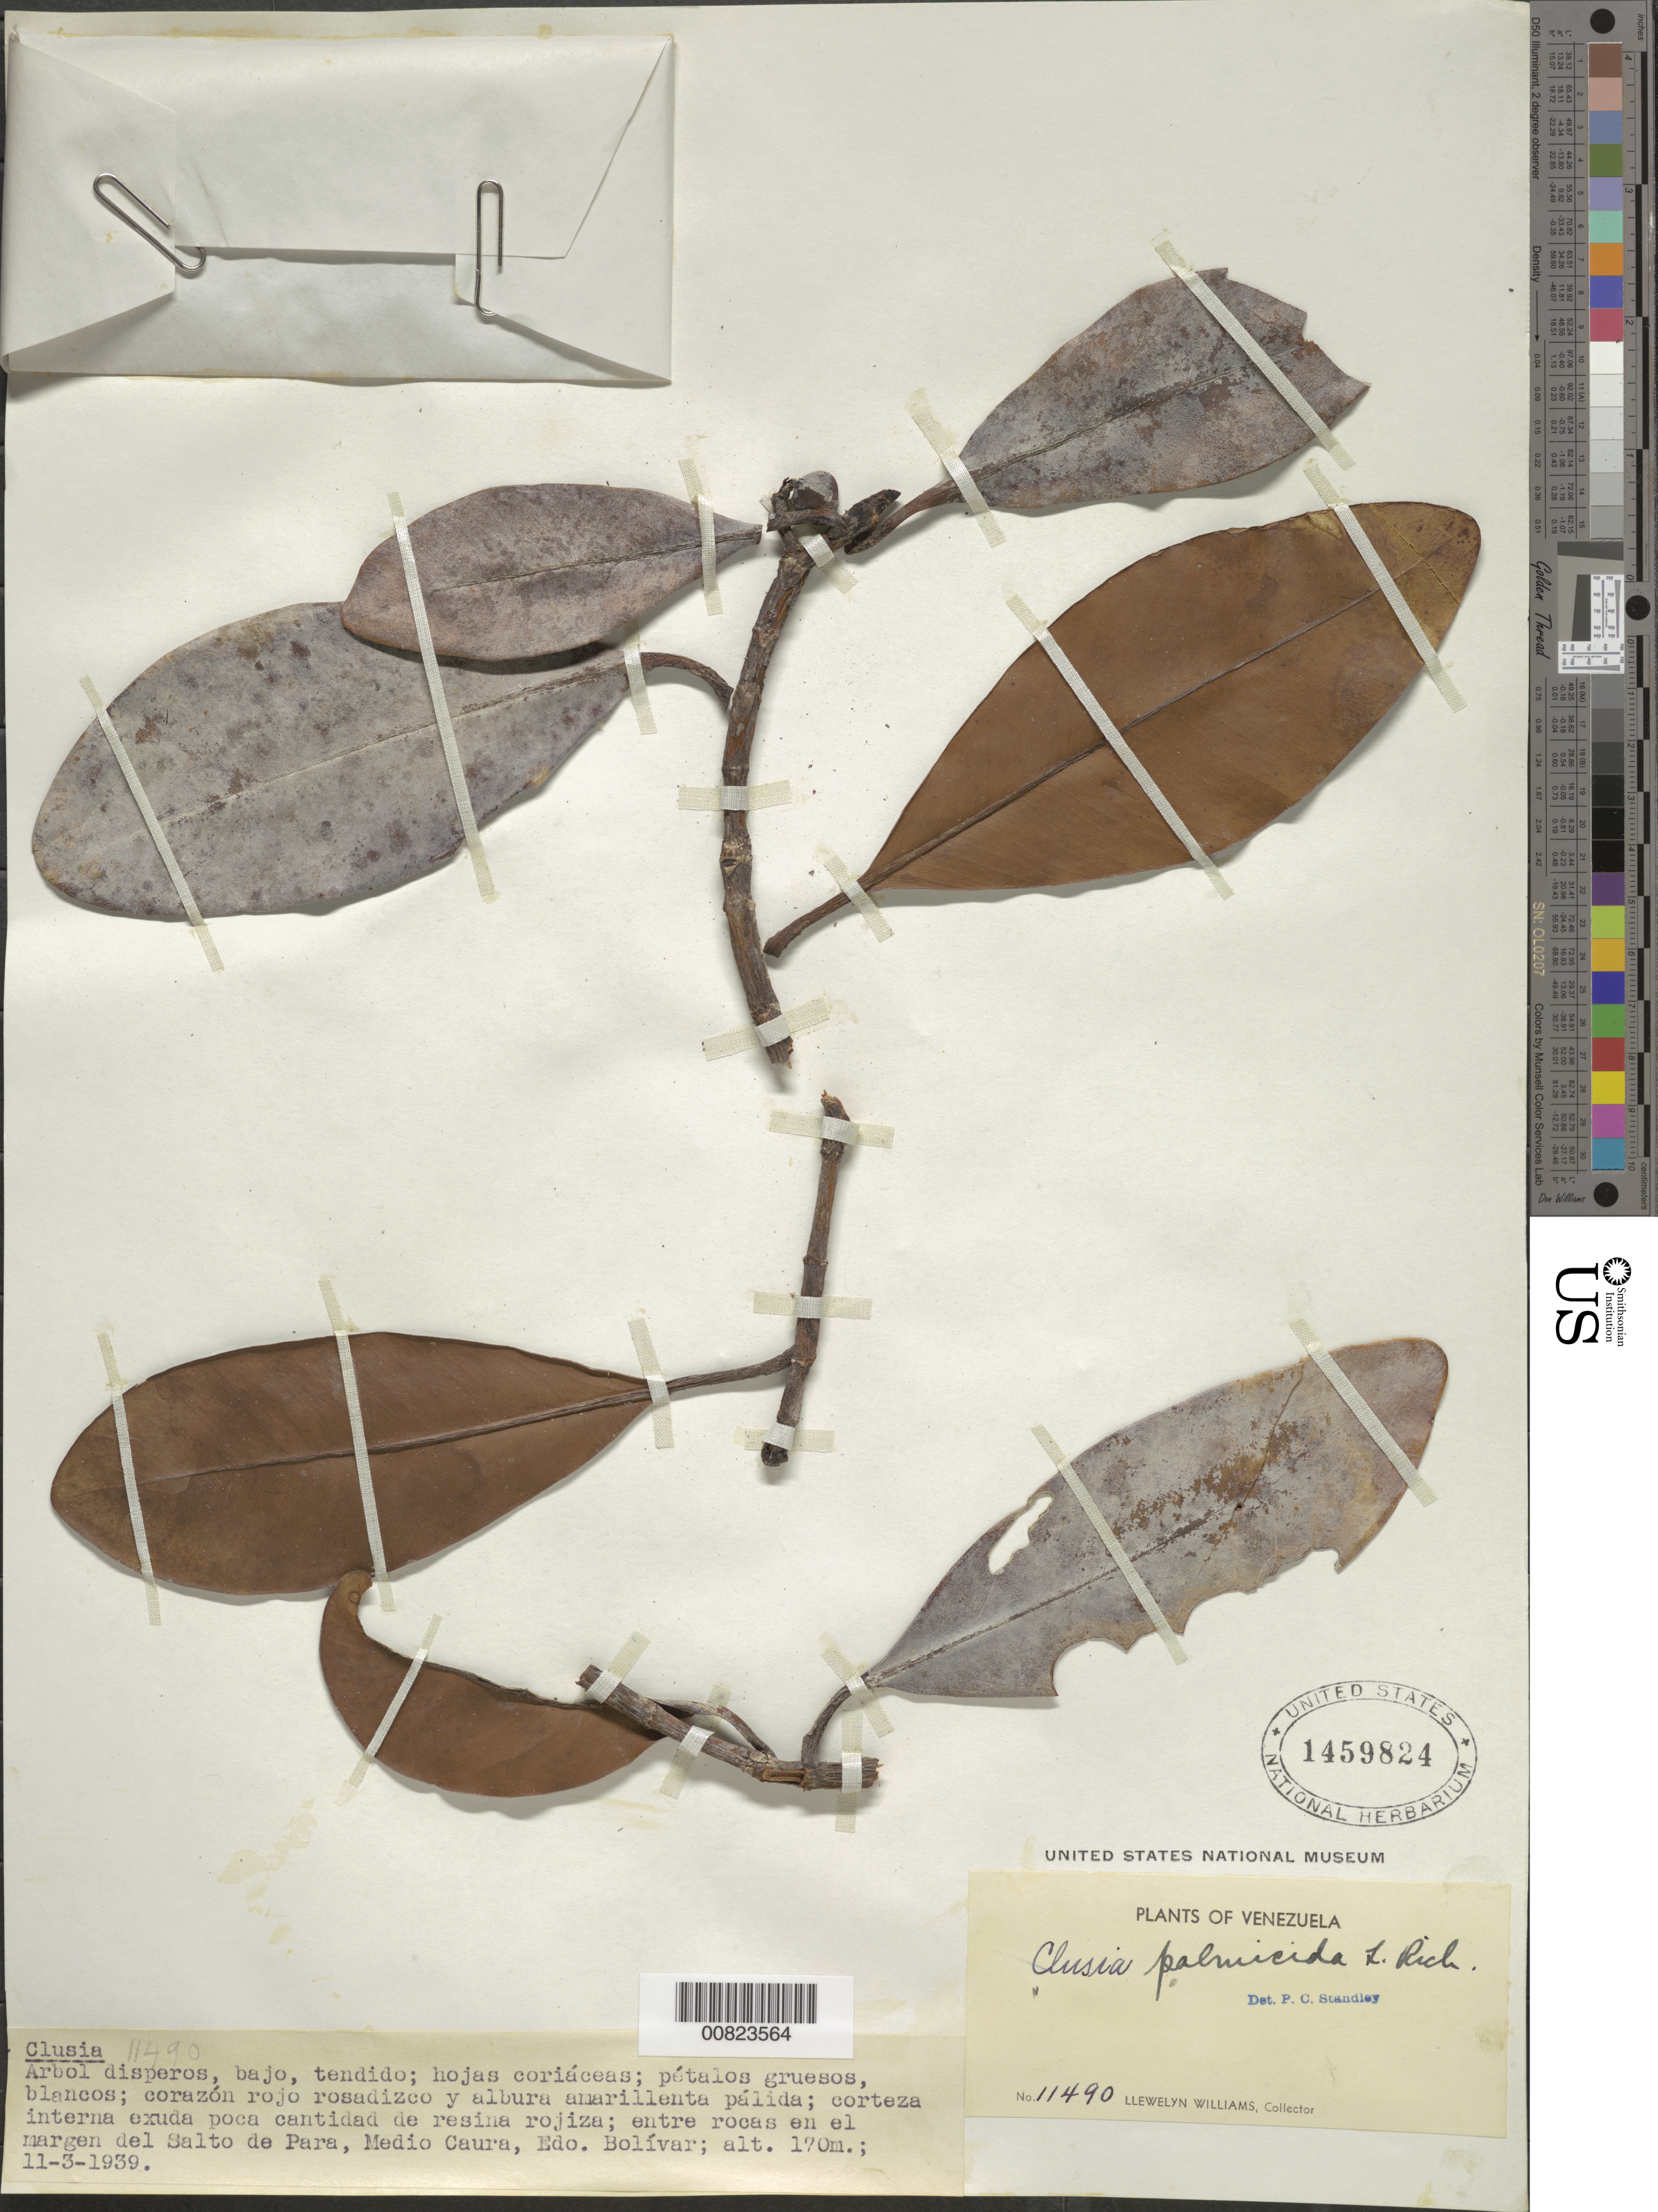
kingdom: Plantae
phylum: Tracheophyta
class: Magnoliopsida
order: Malpighiales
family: Clusiaceae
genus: Clusia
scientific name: Clusia palmicida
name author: Rich.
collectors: Ll. Williams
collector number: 11490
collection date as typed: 11-Mar-39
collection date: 1939-03-11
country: Venezuela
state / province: Bolívar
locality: Salto de Para, Medio Caura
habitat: Entre rocas en el margen del Salro de Para, Medio Caura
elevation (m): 170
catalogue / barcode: US 1459824